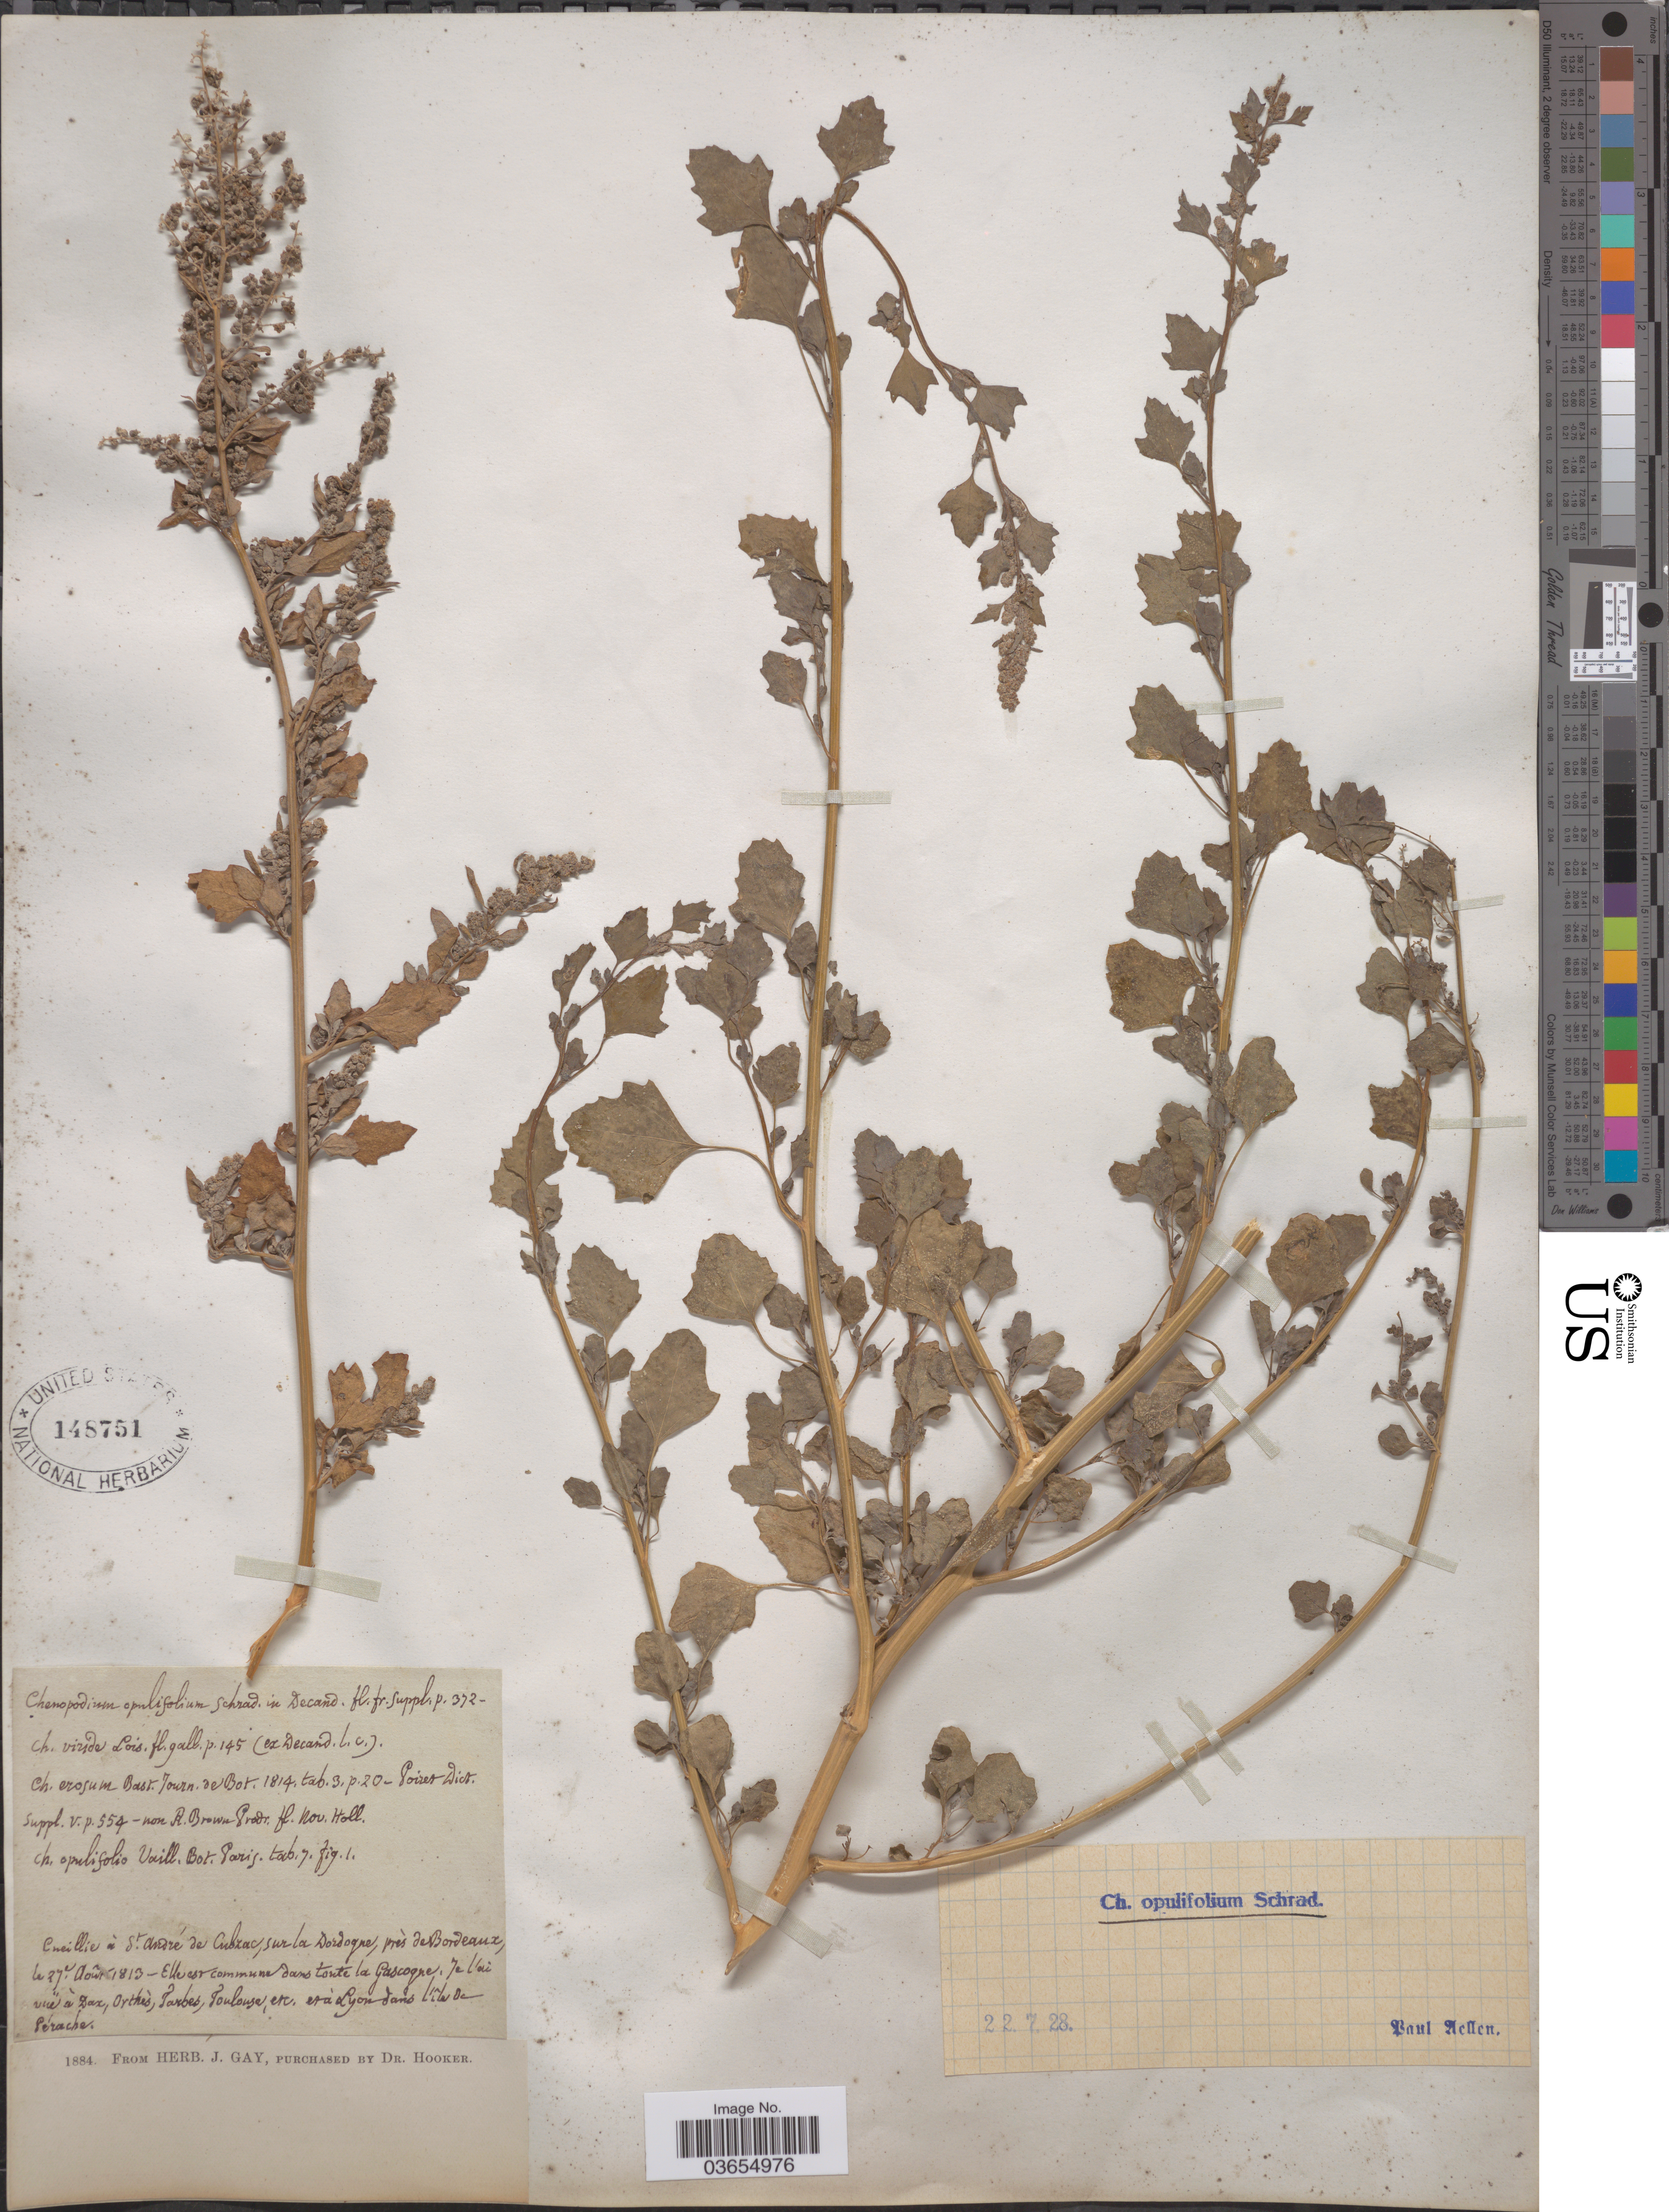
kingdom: Plantae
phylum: Tracheophyta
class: Magnoliopsida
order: Caryophyllales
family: Amaranthaceae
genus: Chenopodium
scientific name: Chenopodium opulifolium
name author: Schrad. ex W.D.J. Koch & Ziz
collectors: ex herb. J. Gay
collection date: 1813-08-27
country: France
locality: Cneille à St. André de Cubzac, sur la Dordogne, près de Bordeaux. Elle est commune dans toute la Gascogne, le Vai vue à Dax, Orthès, Tarbes, Toulouse, cr. erà Lyon dans lila oc Pérache. [interpreted]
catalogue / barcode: US 148751